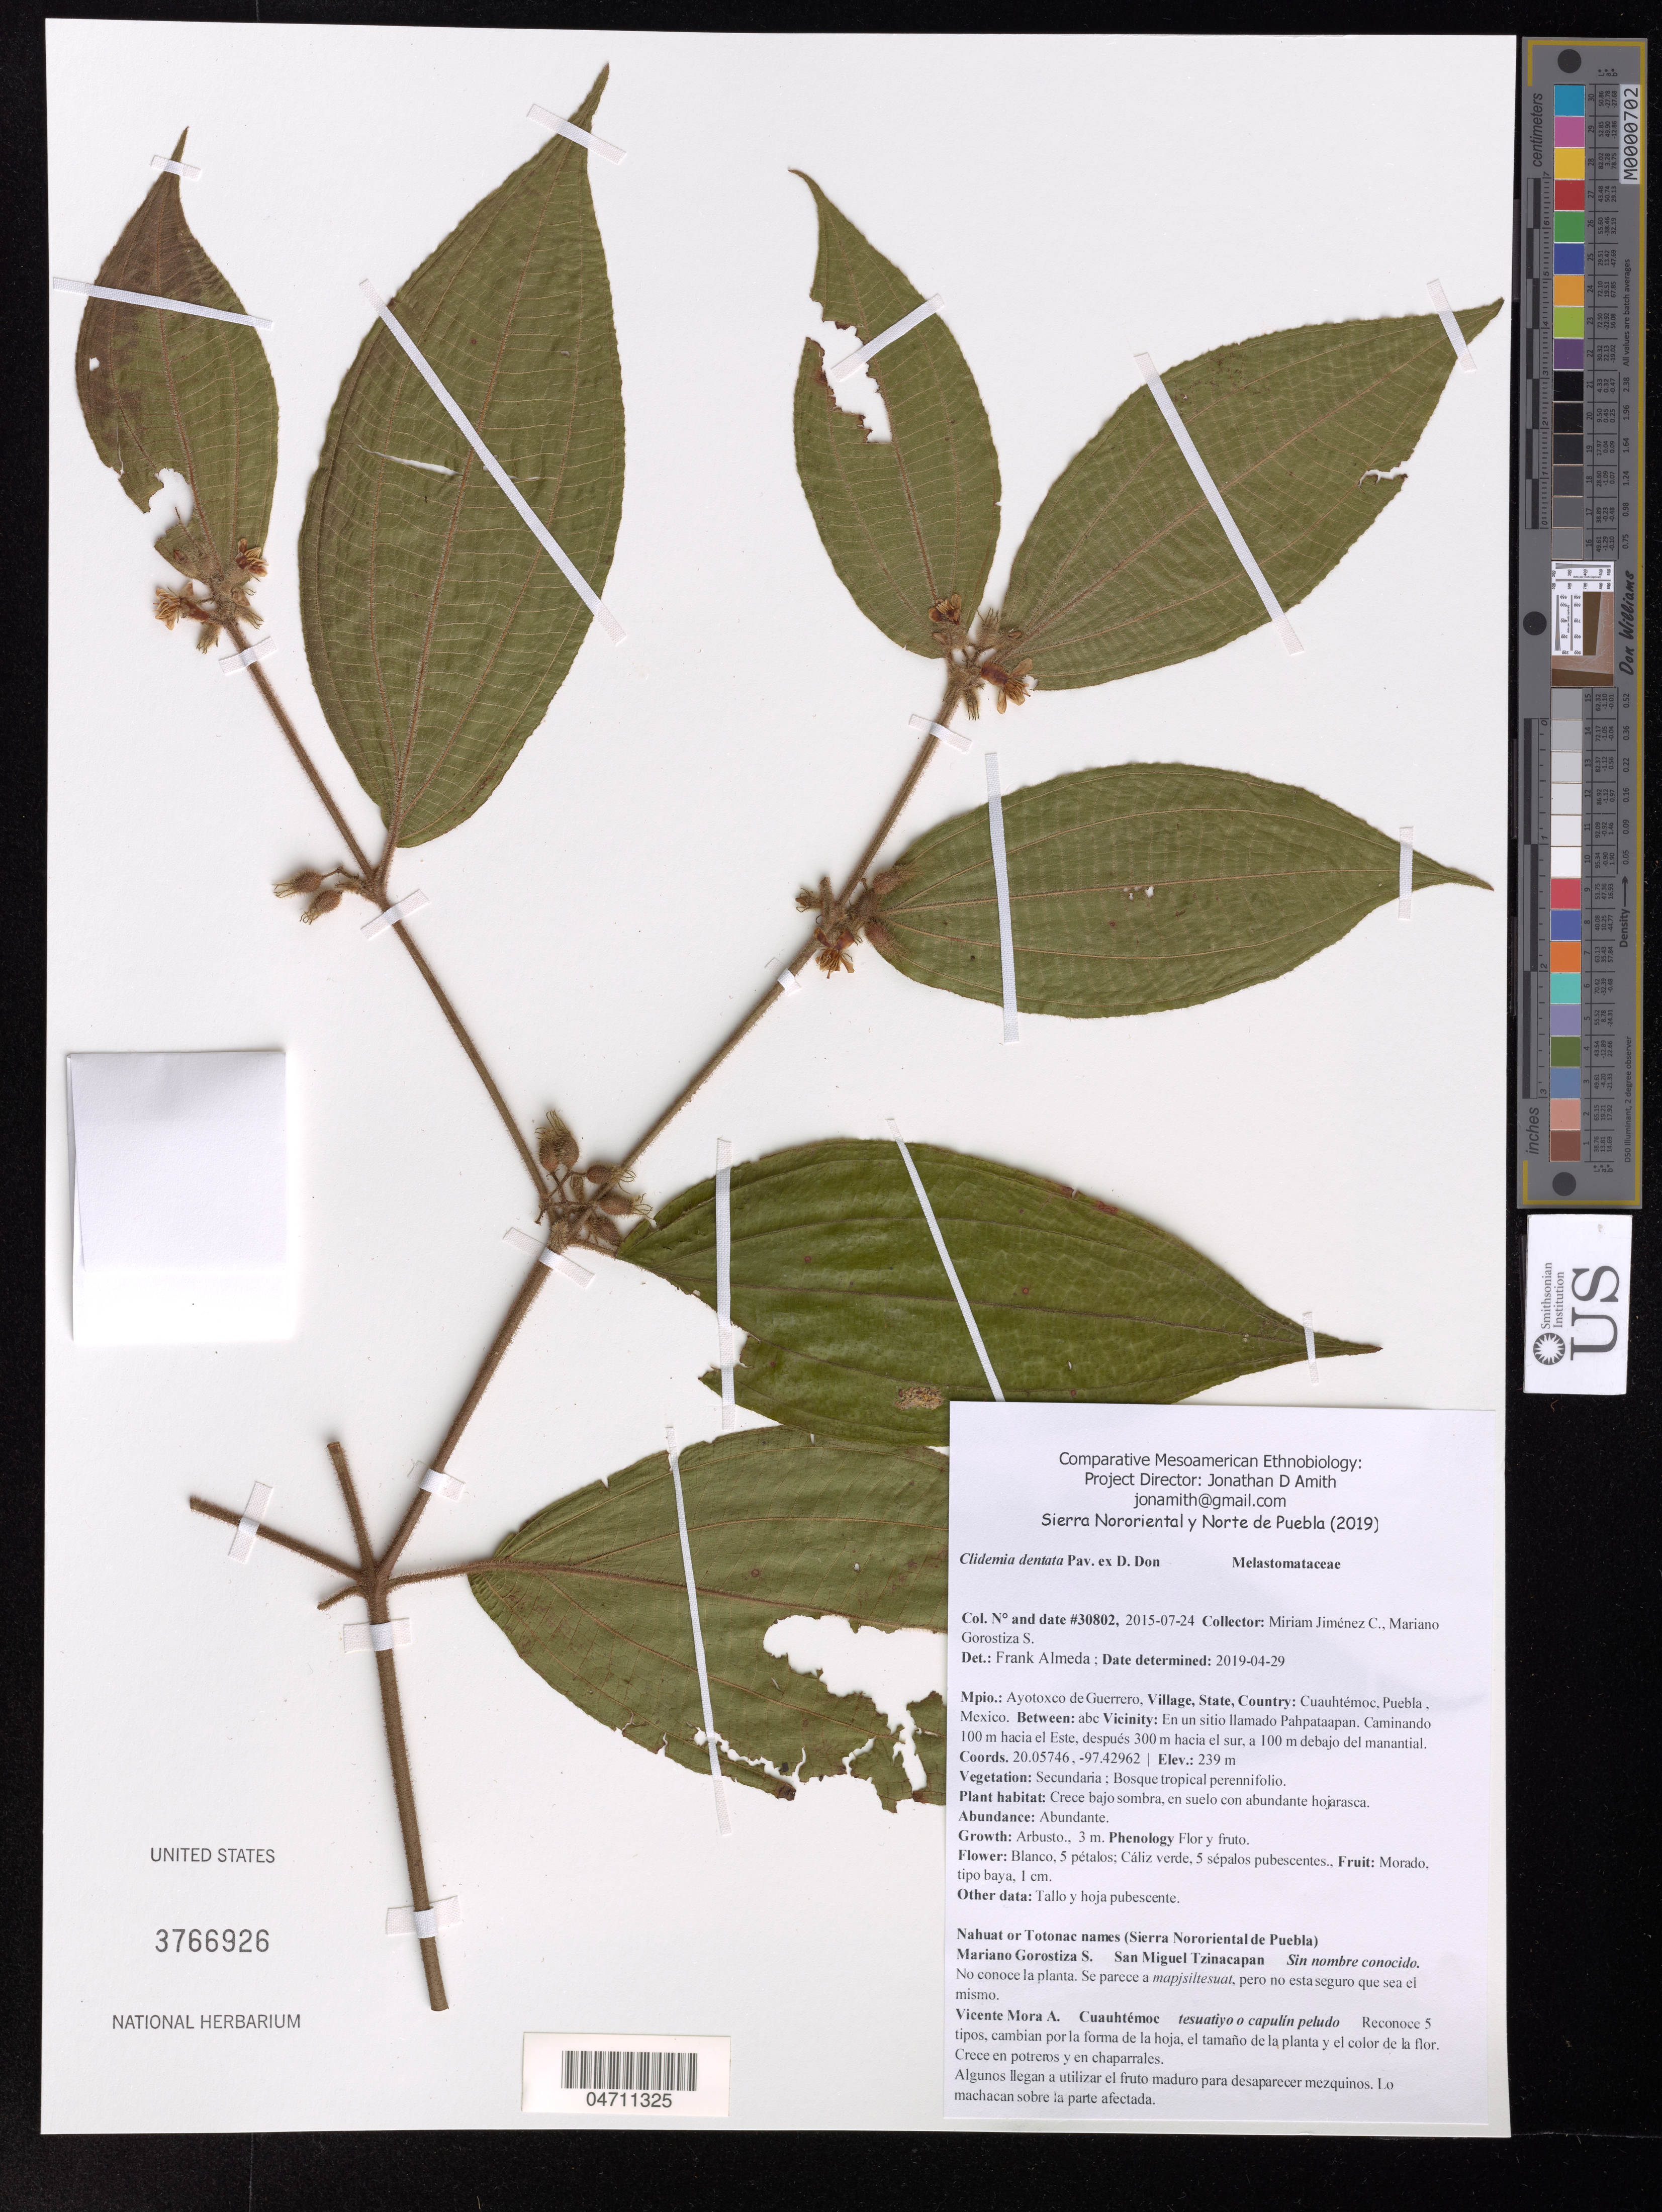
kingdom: Plantae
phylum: Tracheophyta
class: Magnoliopsida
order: Myrtales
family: Melastomataceae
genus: Clidemia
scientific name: Clidemia dentata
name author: D. Don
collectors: M. Jiménez Chimil & M. Gorostiza S.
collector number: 30802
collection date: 2015-07-24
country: Mexico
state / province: Puebla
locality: Ayotoxco de Guerrero, Cuauhtémoc, En un sitio llamado Pahpataapan. Caminando 100 m hacia el Este, después 300 m hacia el sur, a 100 m debajo del manantial.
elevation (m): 239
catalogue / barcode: US 3766926